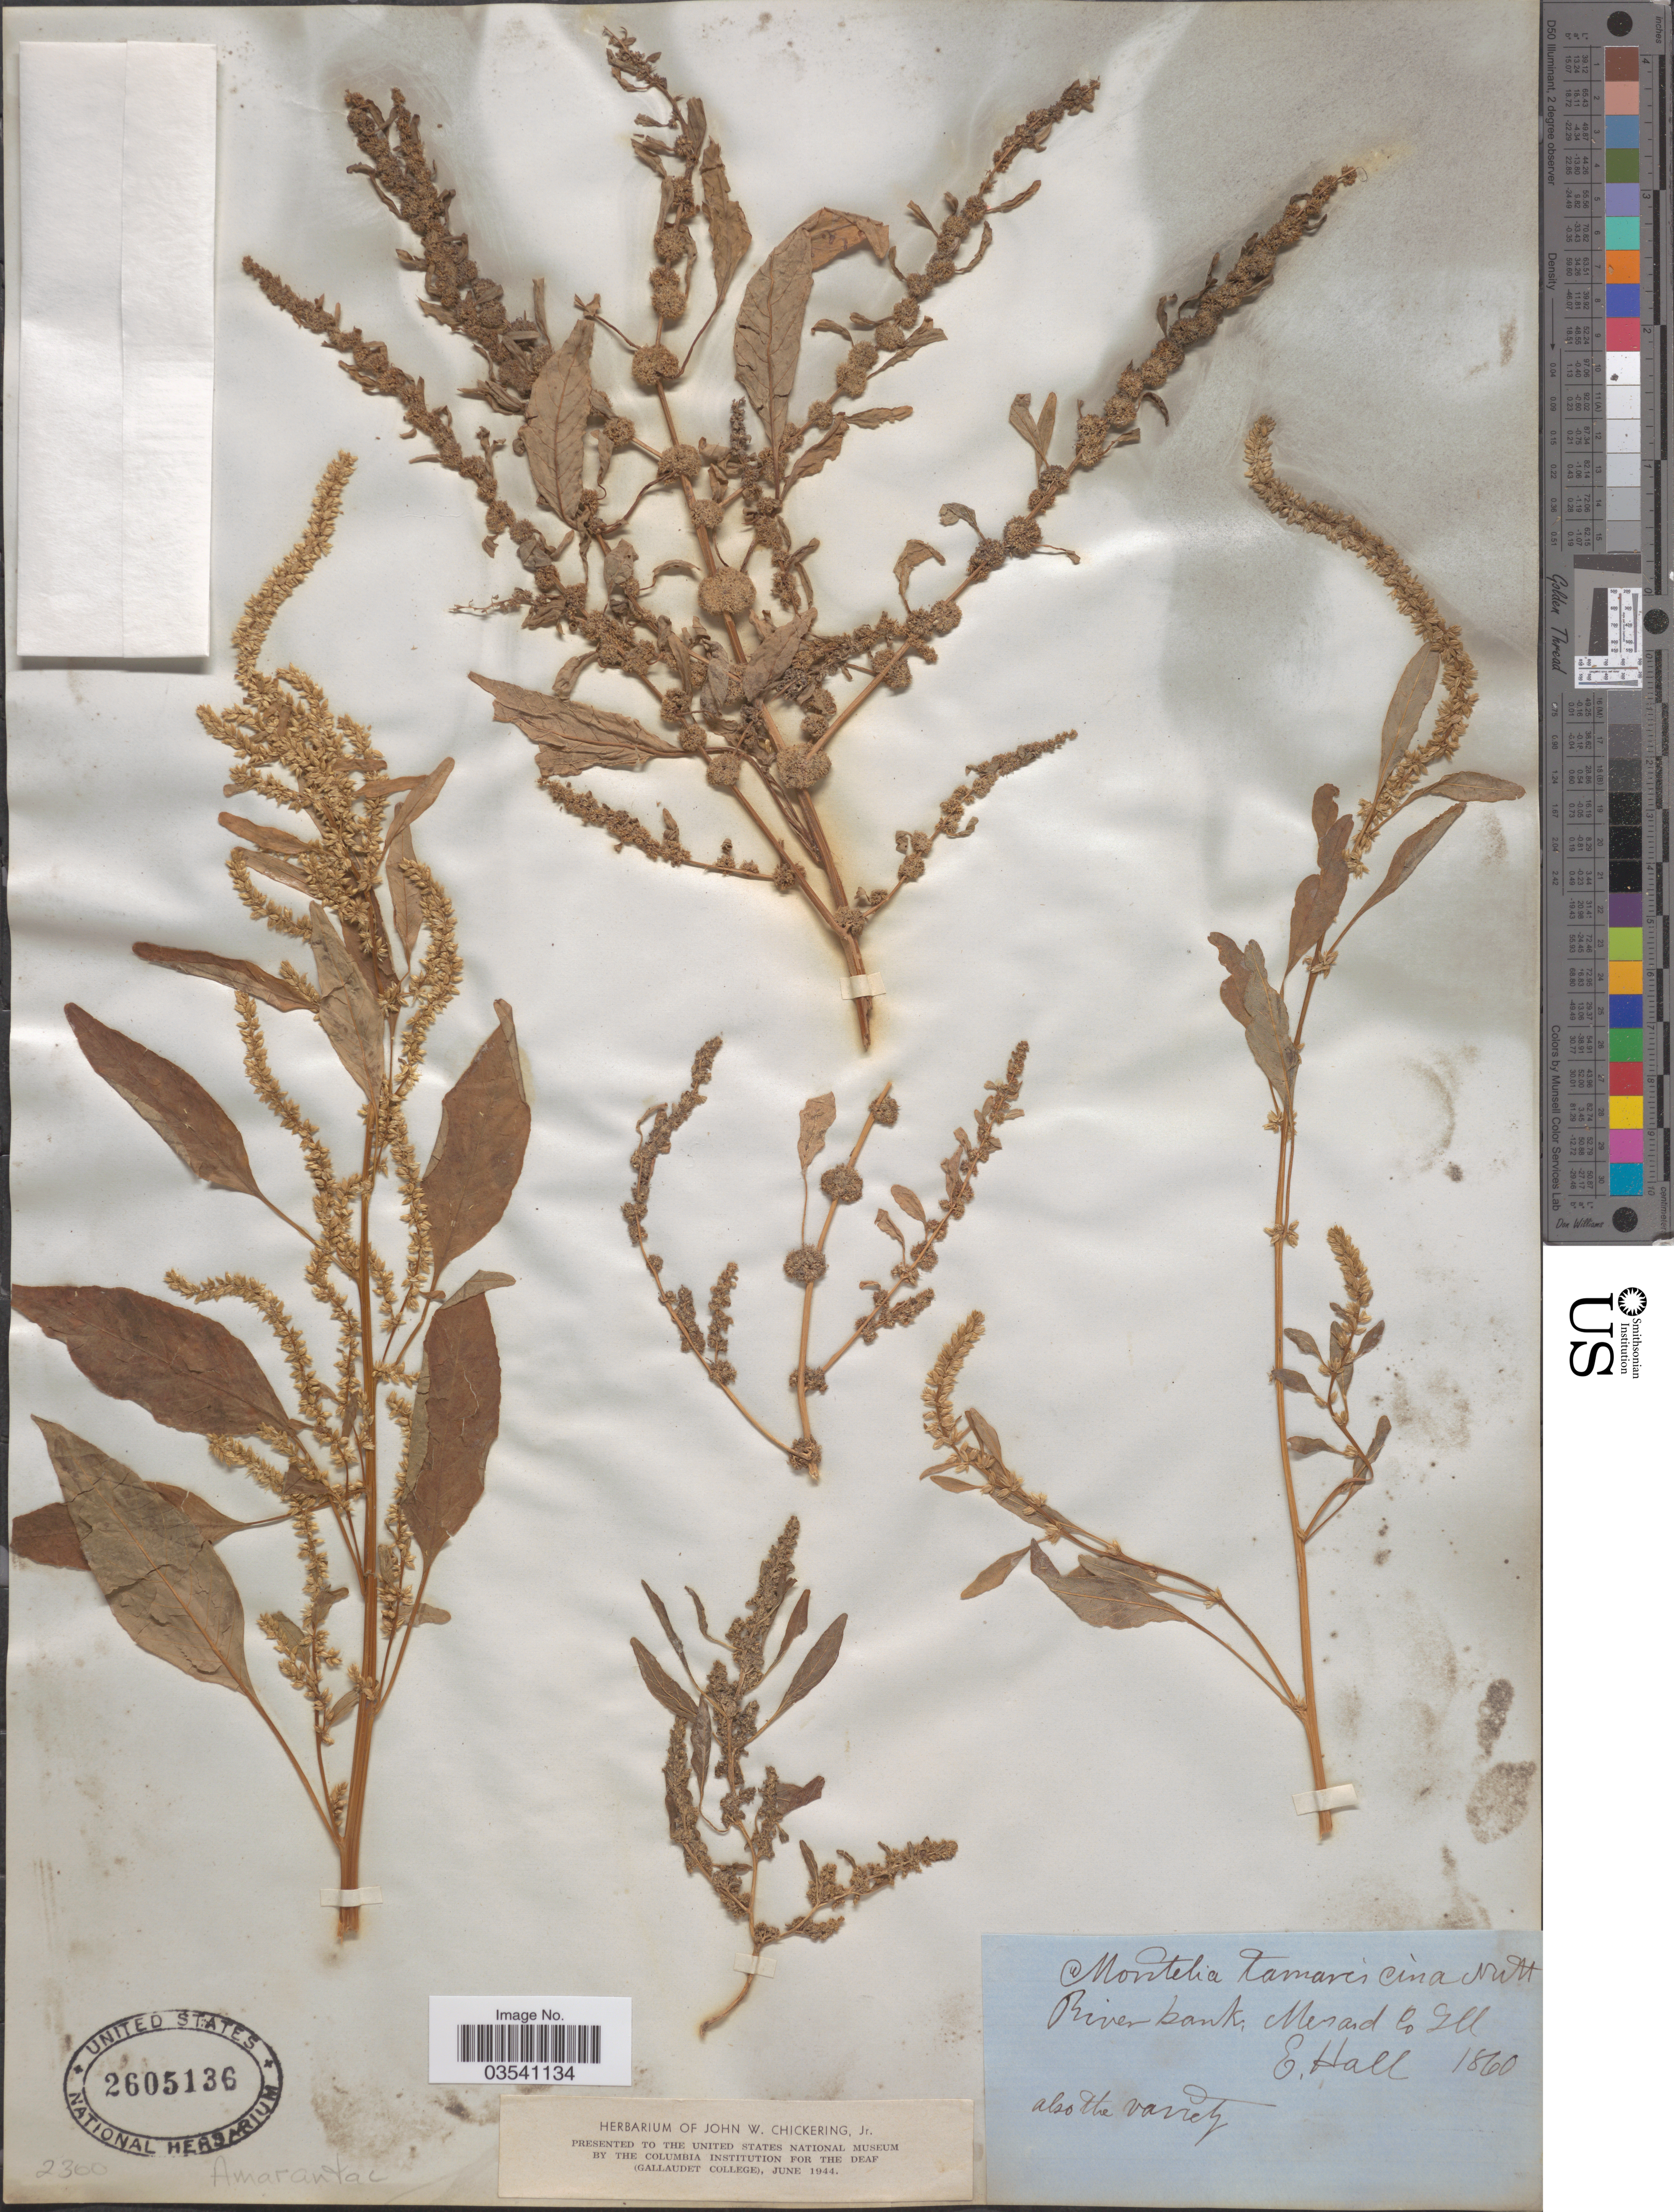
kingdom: Plantae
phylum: Tracheophyta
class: Magnoliopsida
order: Caryophyllales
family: Amaranthaceae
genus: Amaranthus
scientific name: Amaranthus tamariscinus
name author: Nutt.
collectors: E. Hall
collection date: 1860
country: United States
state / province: Illinois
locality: River bank, Menard Co.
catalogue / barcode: US 2605136